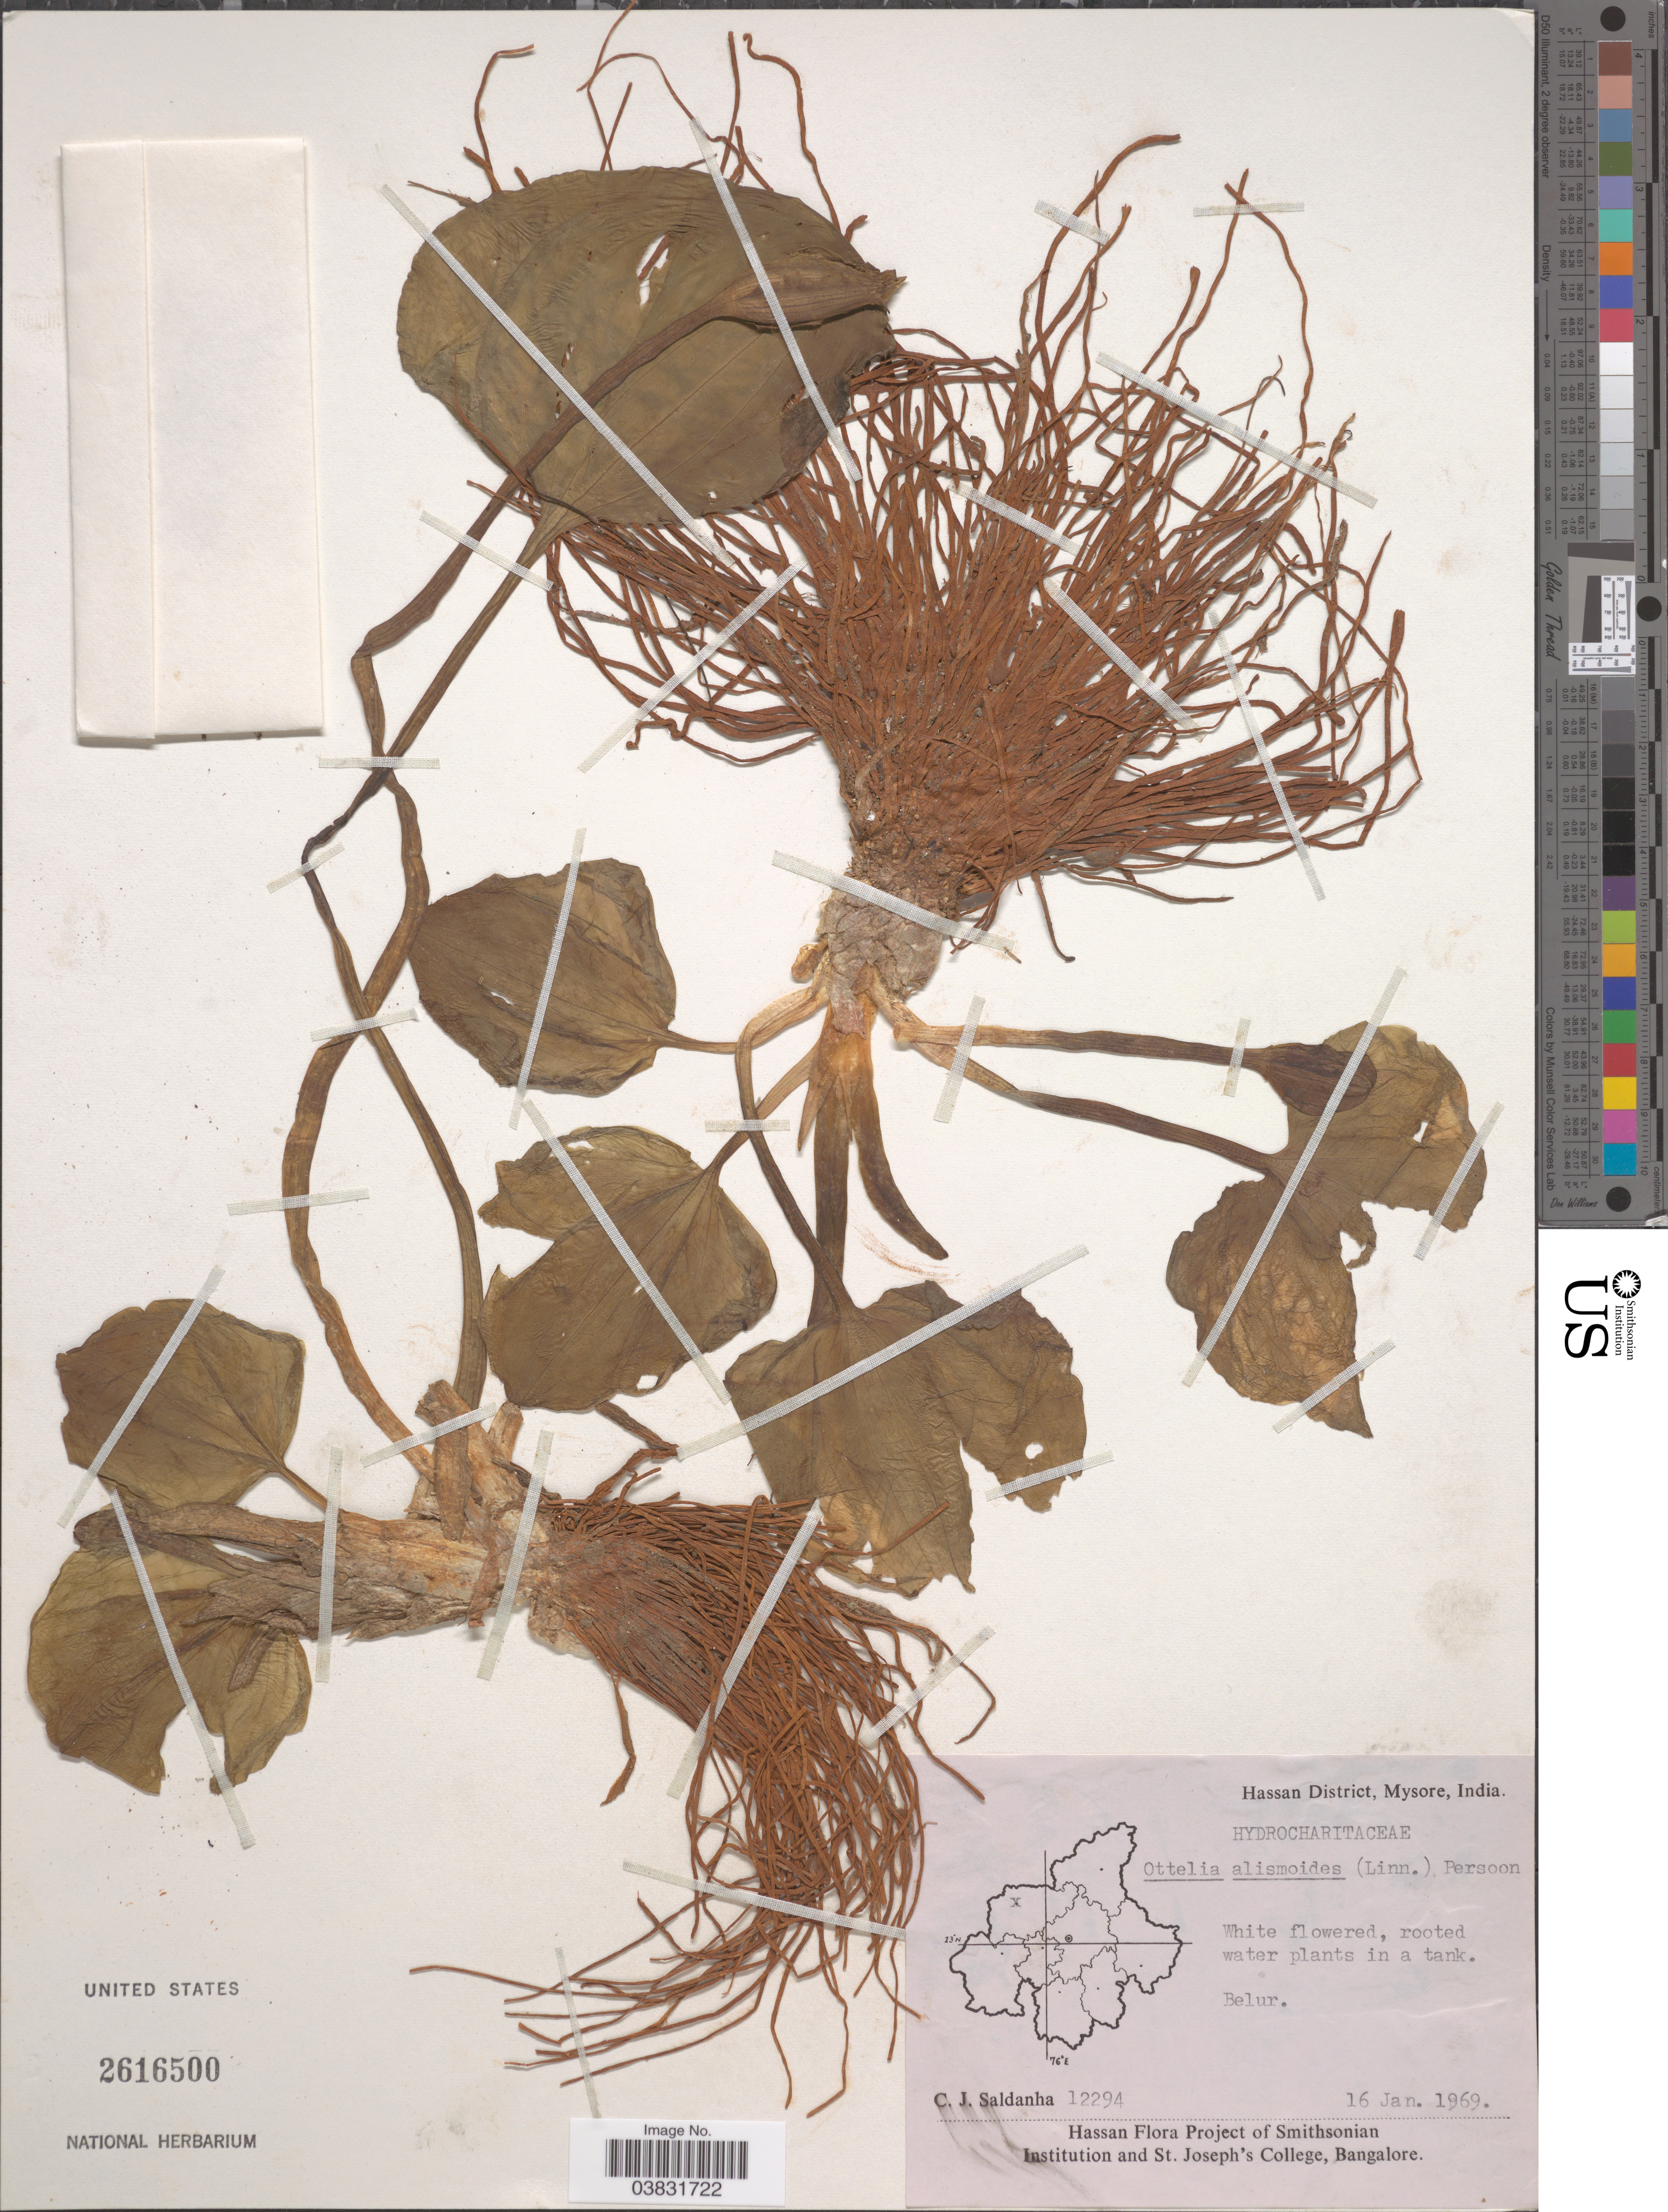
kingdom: Plantae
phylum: Tracheophyta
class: Liliopsida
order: Alismatales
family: Hydrocharitaceae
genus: Ottelia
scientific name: Ottelia alismoides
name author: Pers.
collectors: C. J. Saldanha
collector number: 12294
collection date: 1969-01-16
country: India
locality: Hassan District, Mysore. Belur.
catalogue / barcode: US 2616500